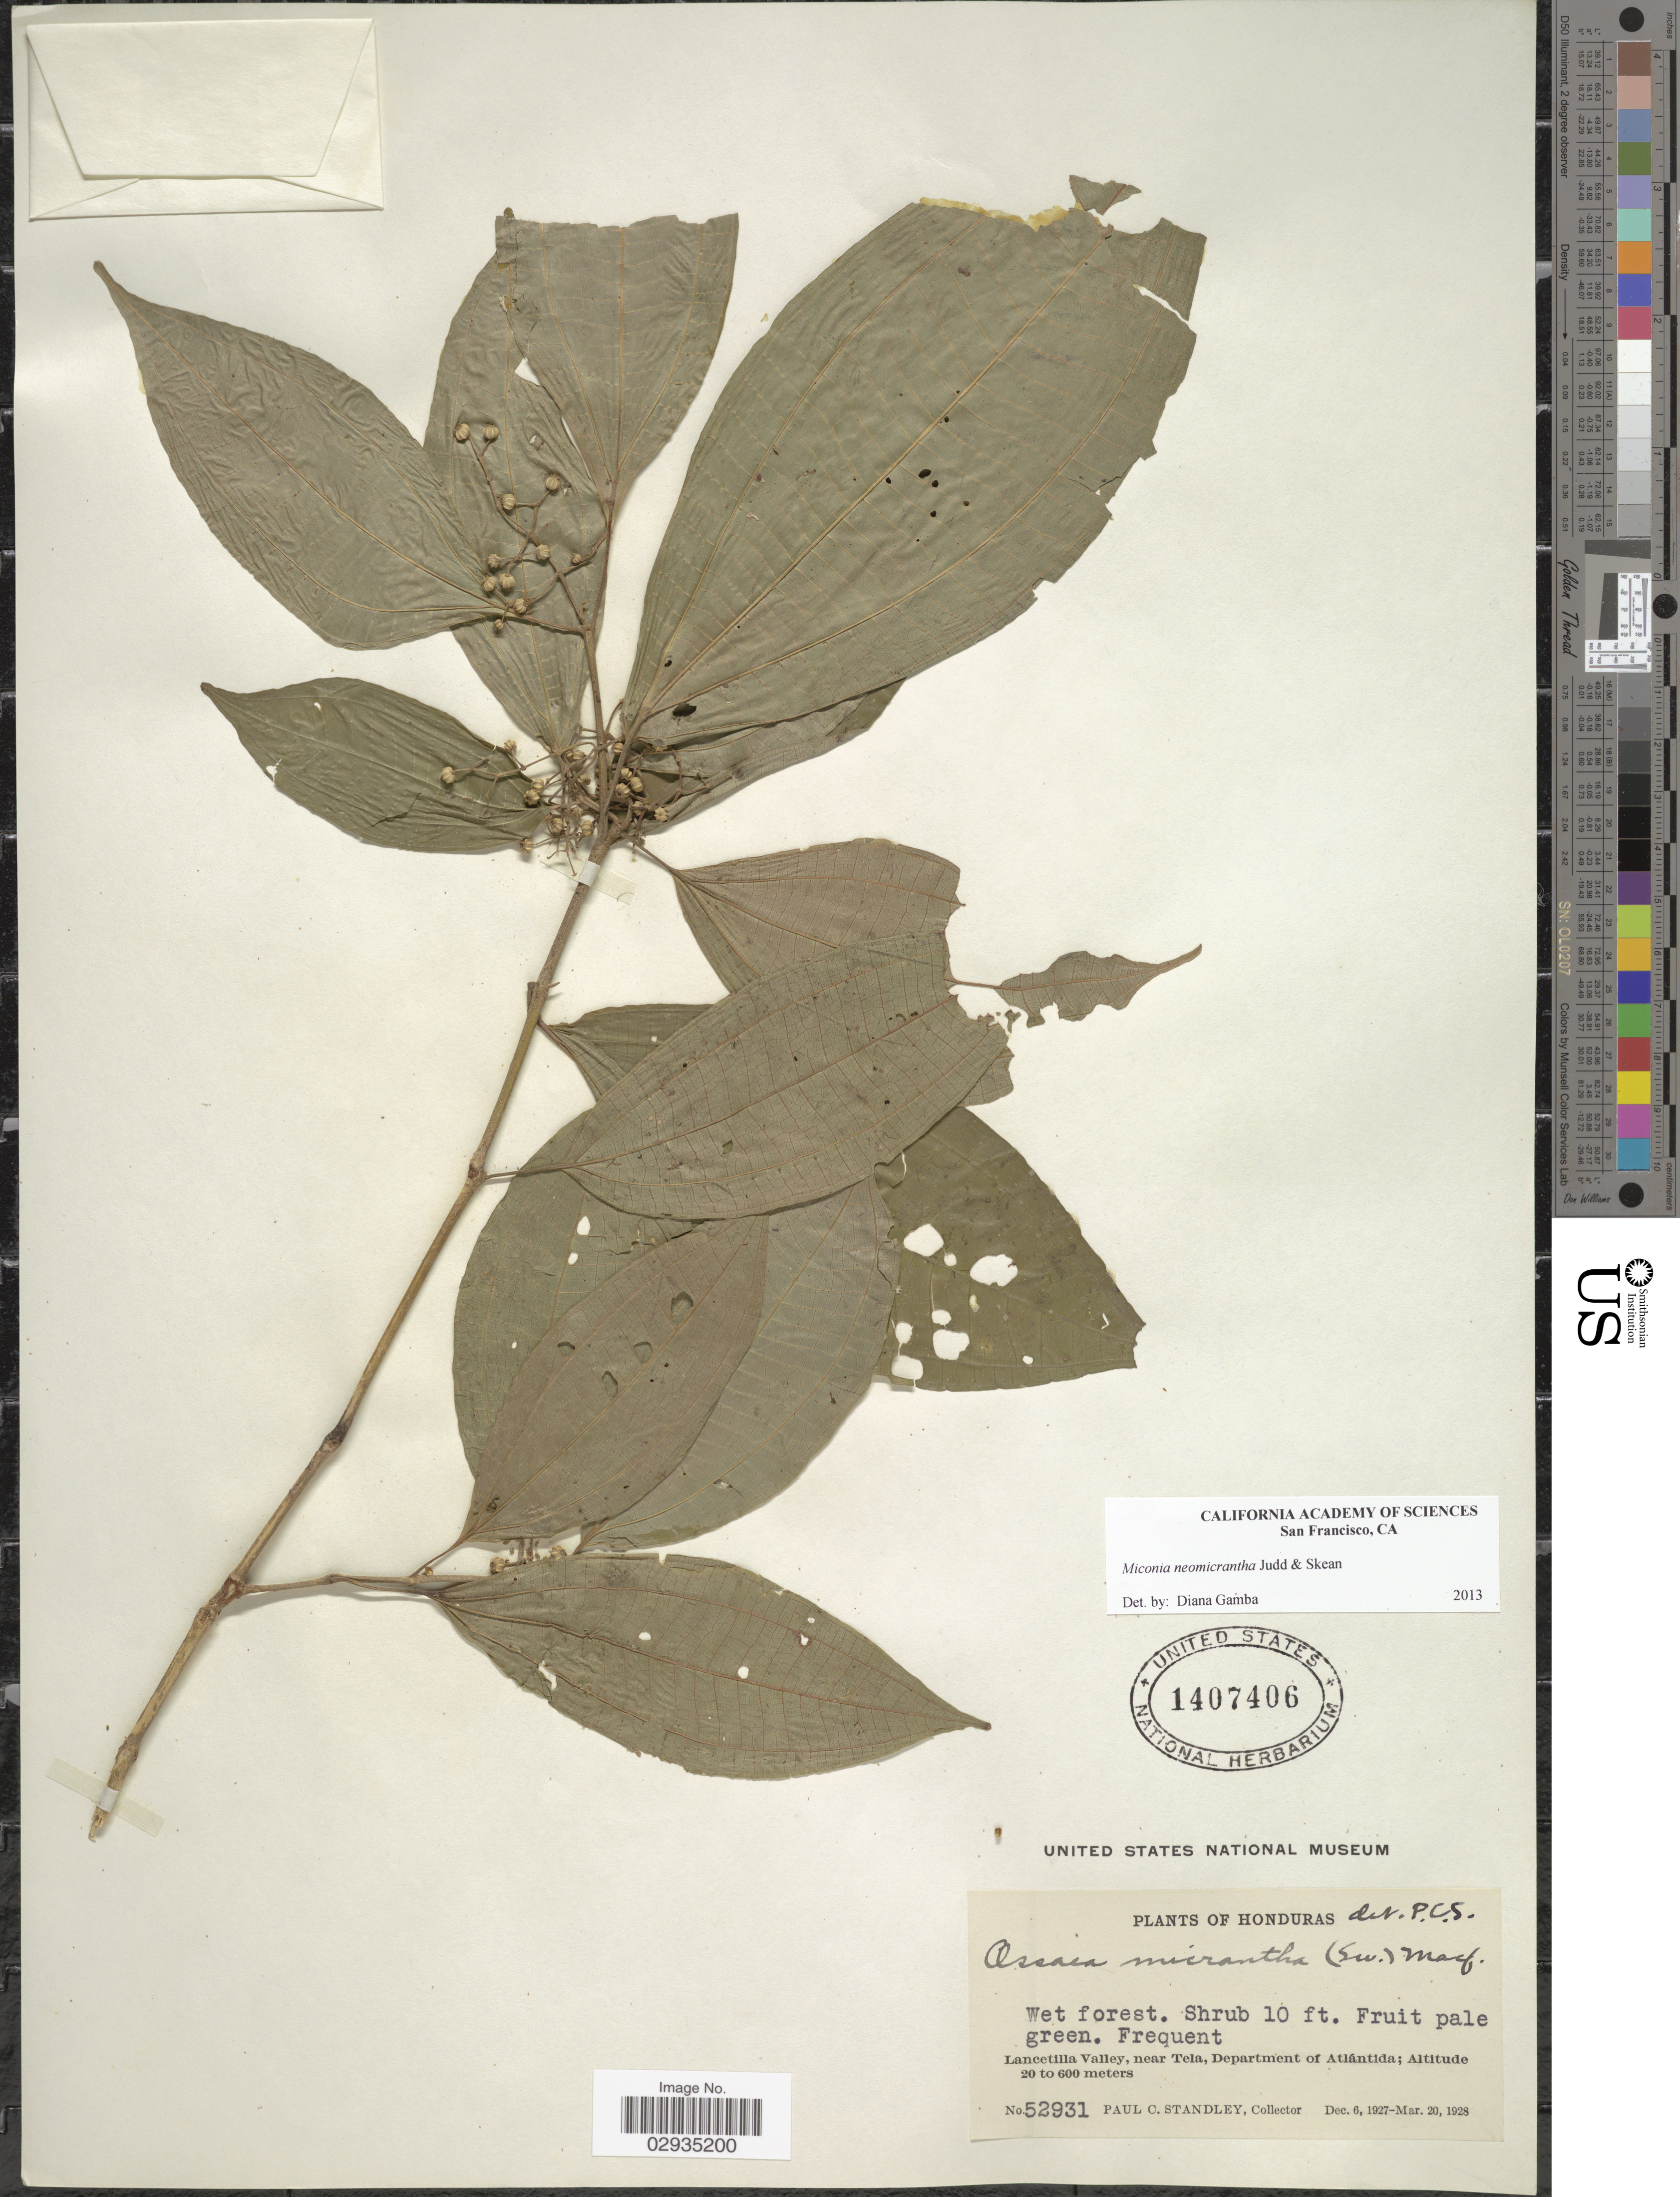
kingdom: Plantae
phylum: Tracheophyta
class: Magnoliopsida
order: Myrtales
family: Melastomataceae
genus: Miconia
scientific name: Miconia neomicrantha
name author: Judd & Skean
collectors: P. C. Standley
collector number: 52931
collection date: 1927-12-06/1928-03-20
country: Honduras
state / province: Atlántida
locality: Lancetilla Valley, near Tela, Department of Atlántida.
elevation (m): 20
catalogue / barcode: US 1407406